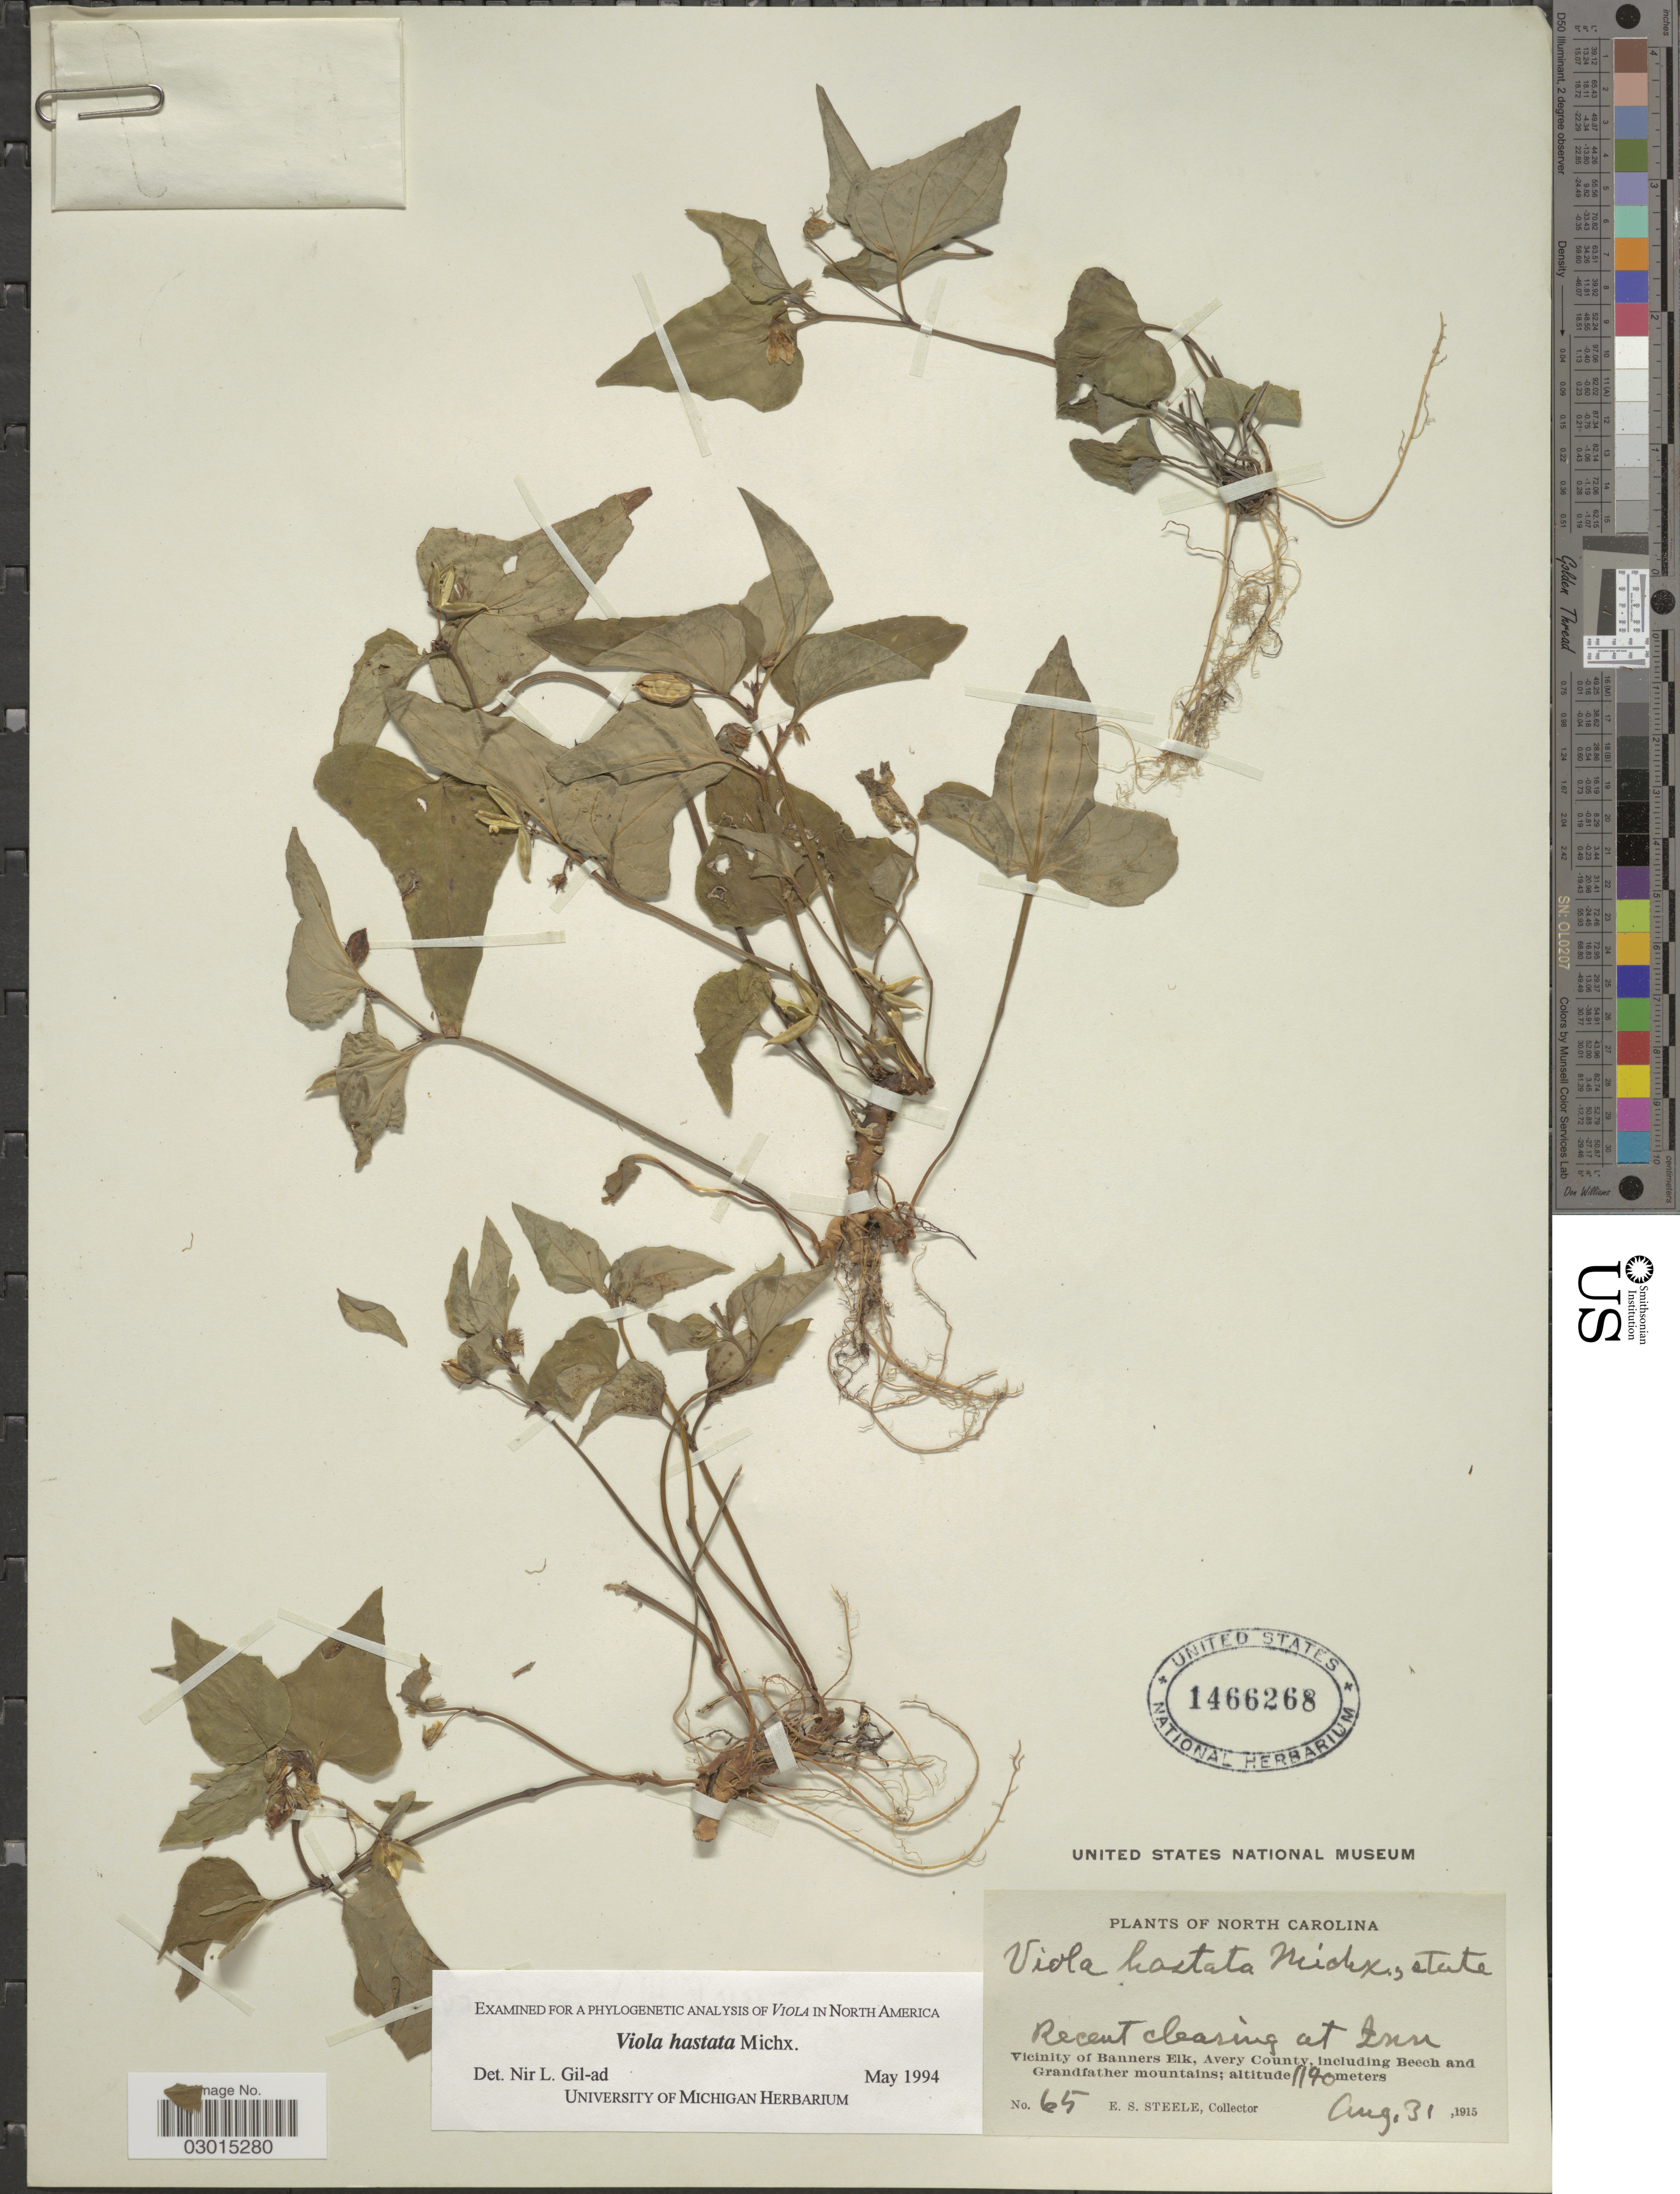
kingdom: Plantae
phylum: Tracheophyta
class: Magnoliopsida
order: Malpighiales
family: Violaceae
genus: Viola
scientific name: Viola hastata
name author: Michx.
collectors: E. Steele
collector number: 65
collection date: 1915-08-31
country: United States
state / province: North Carolina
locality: Recent clearing at Inn. Vicinity of Banners Elk, Avery County, including Beech and Grandfather mountains.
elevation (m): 1140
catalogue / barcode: US 1466268